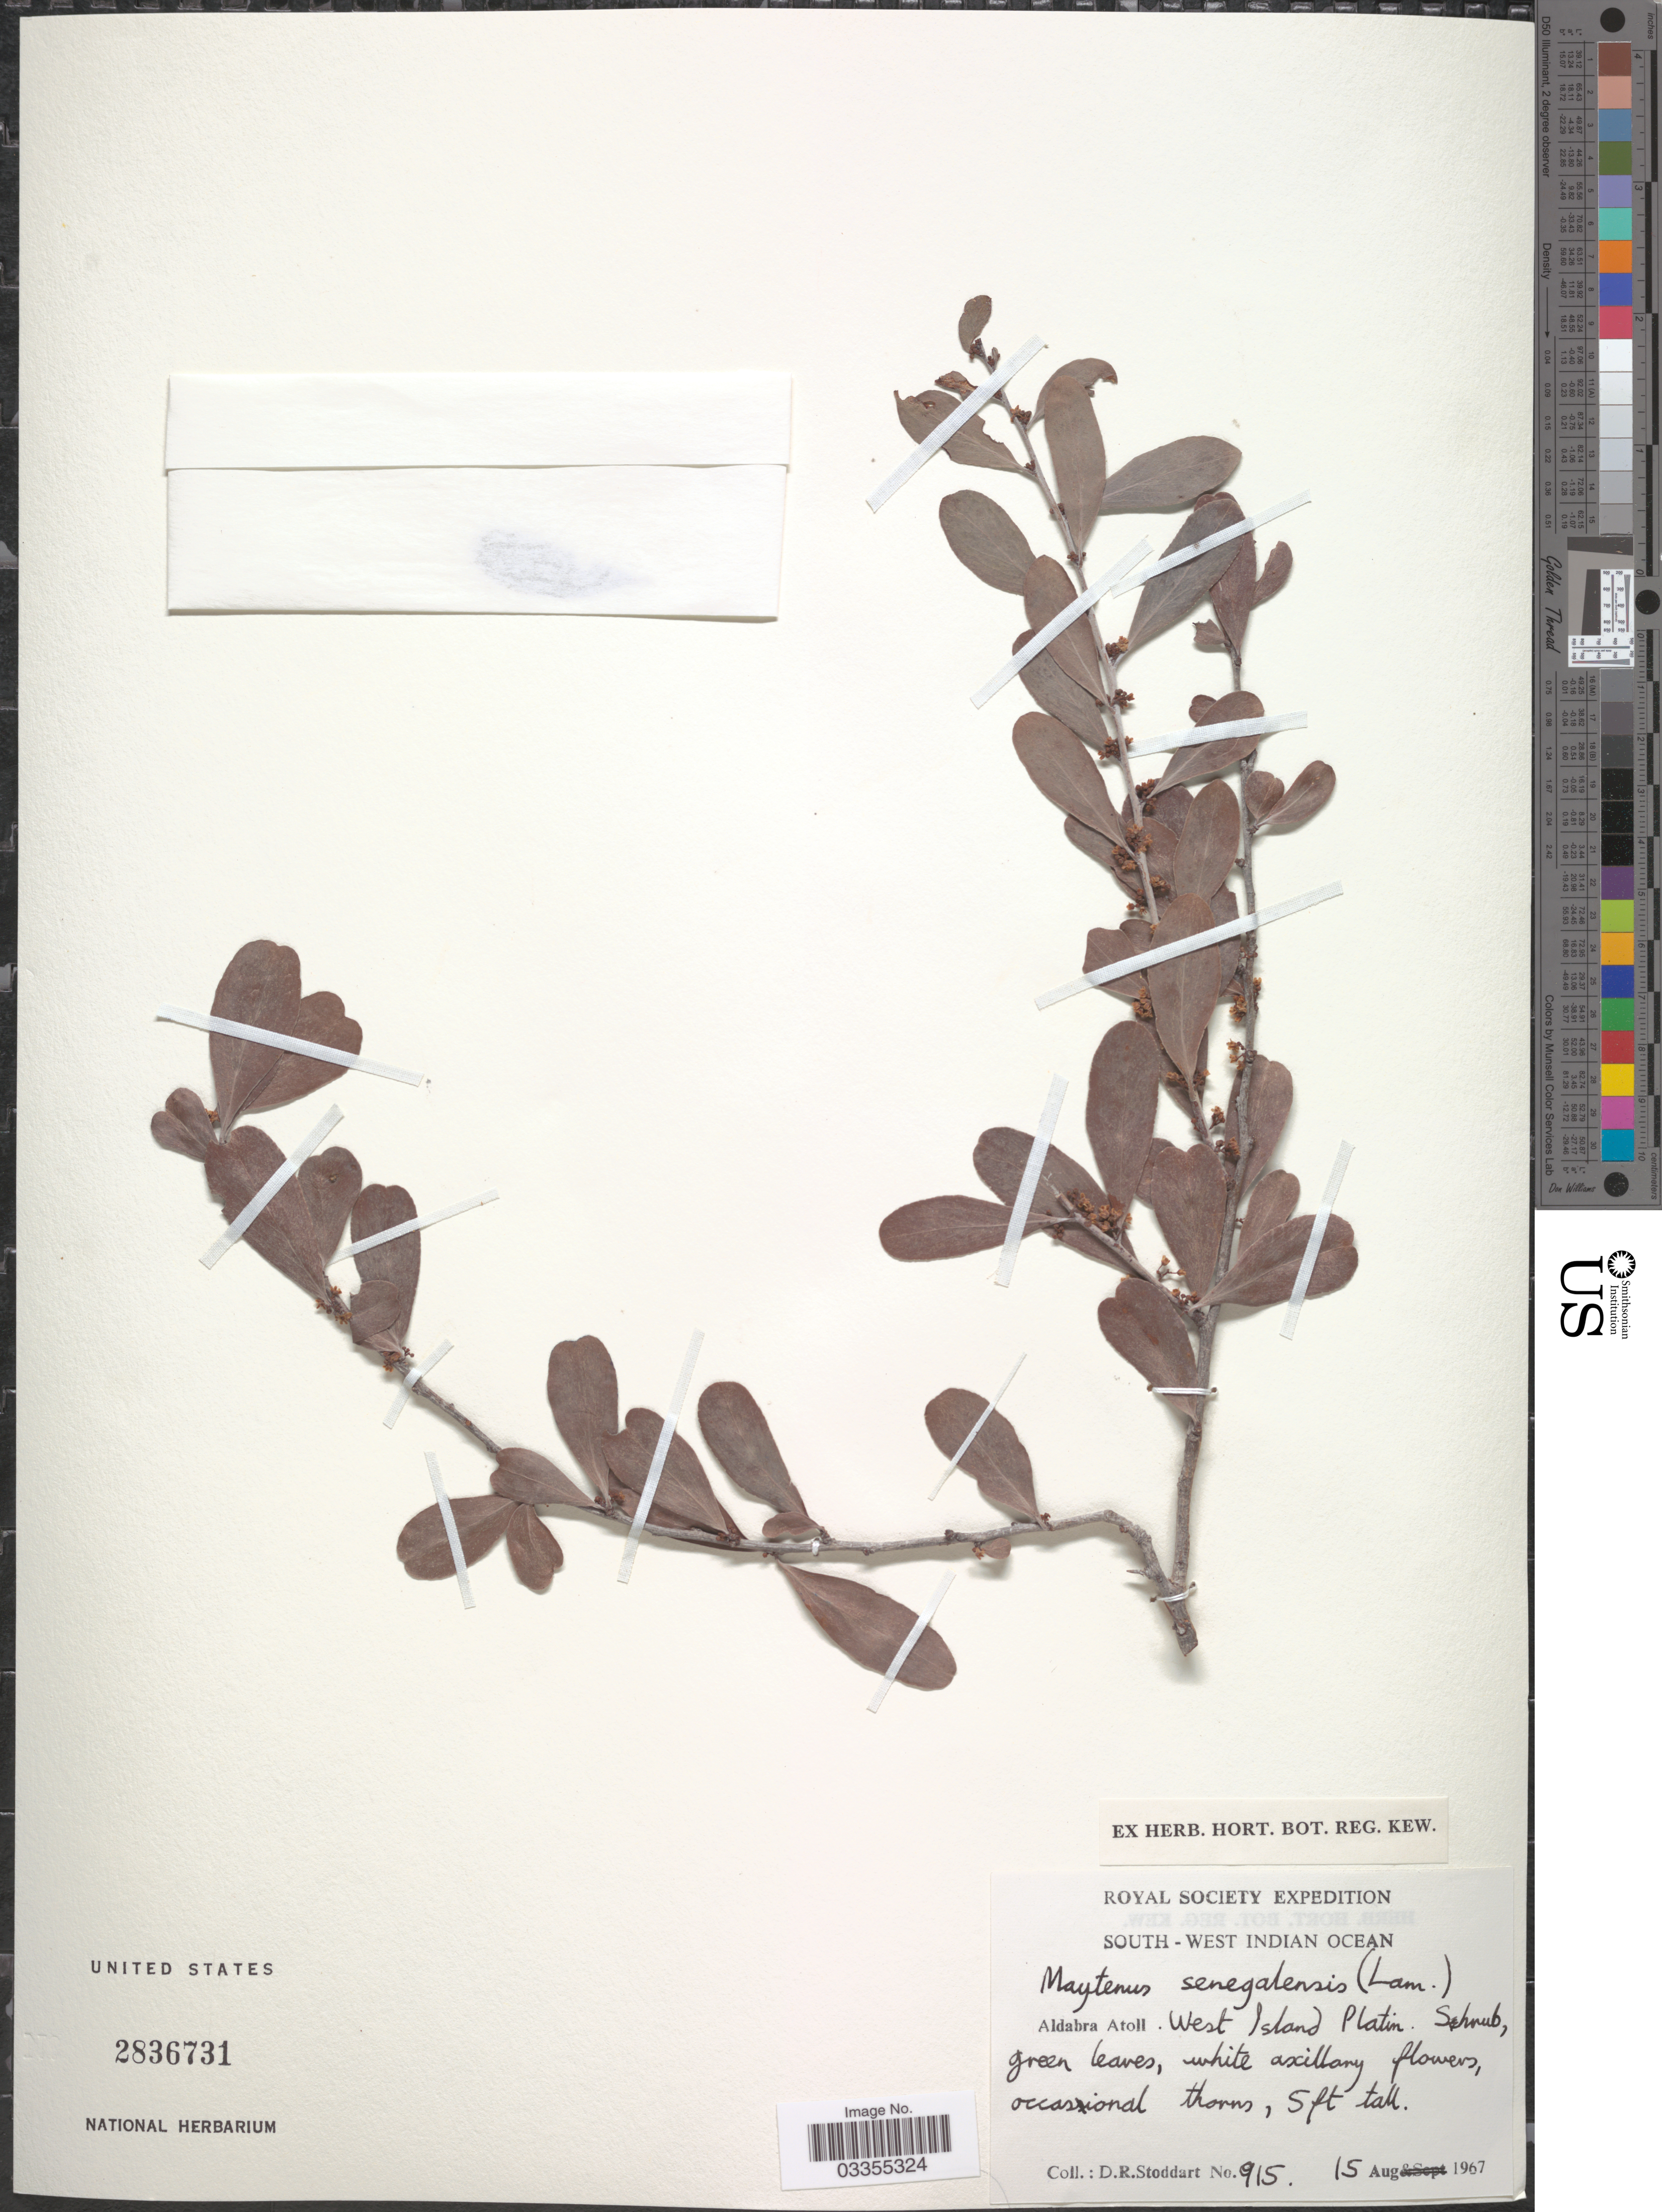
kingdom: Plantae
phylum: Tracheophyta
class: Magnoliopsida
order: Celastrales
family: Celastraceae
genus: Gymnosporia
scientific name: Gymnosporia grossulariae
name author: (Tul.) Loes.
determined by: Strong, Mark T., (BOT), Smithsonian Institution - National Museum of Natural History (UNITED STATES)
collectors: D. R. Stoddart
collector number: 915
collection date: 1967-08-15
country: Seychelles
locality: South - West Indian Ocean. Aldabra Atoll. West Island Platin.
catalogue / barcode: US 2836731